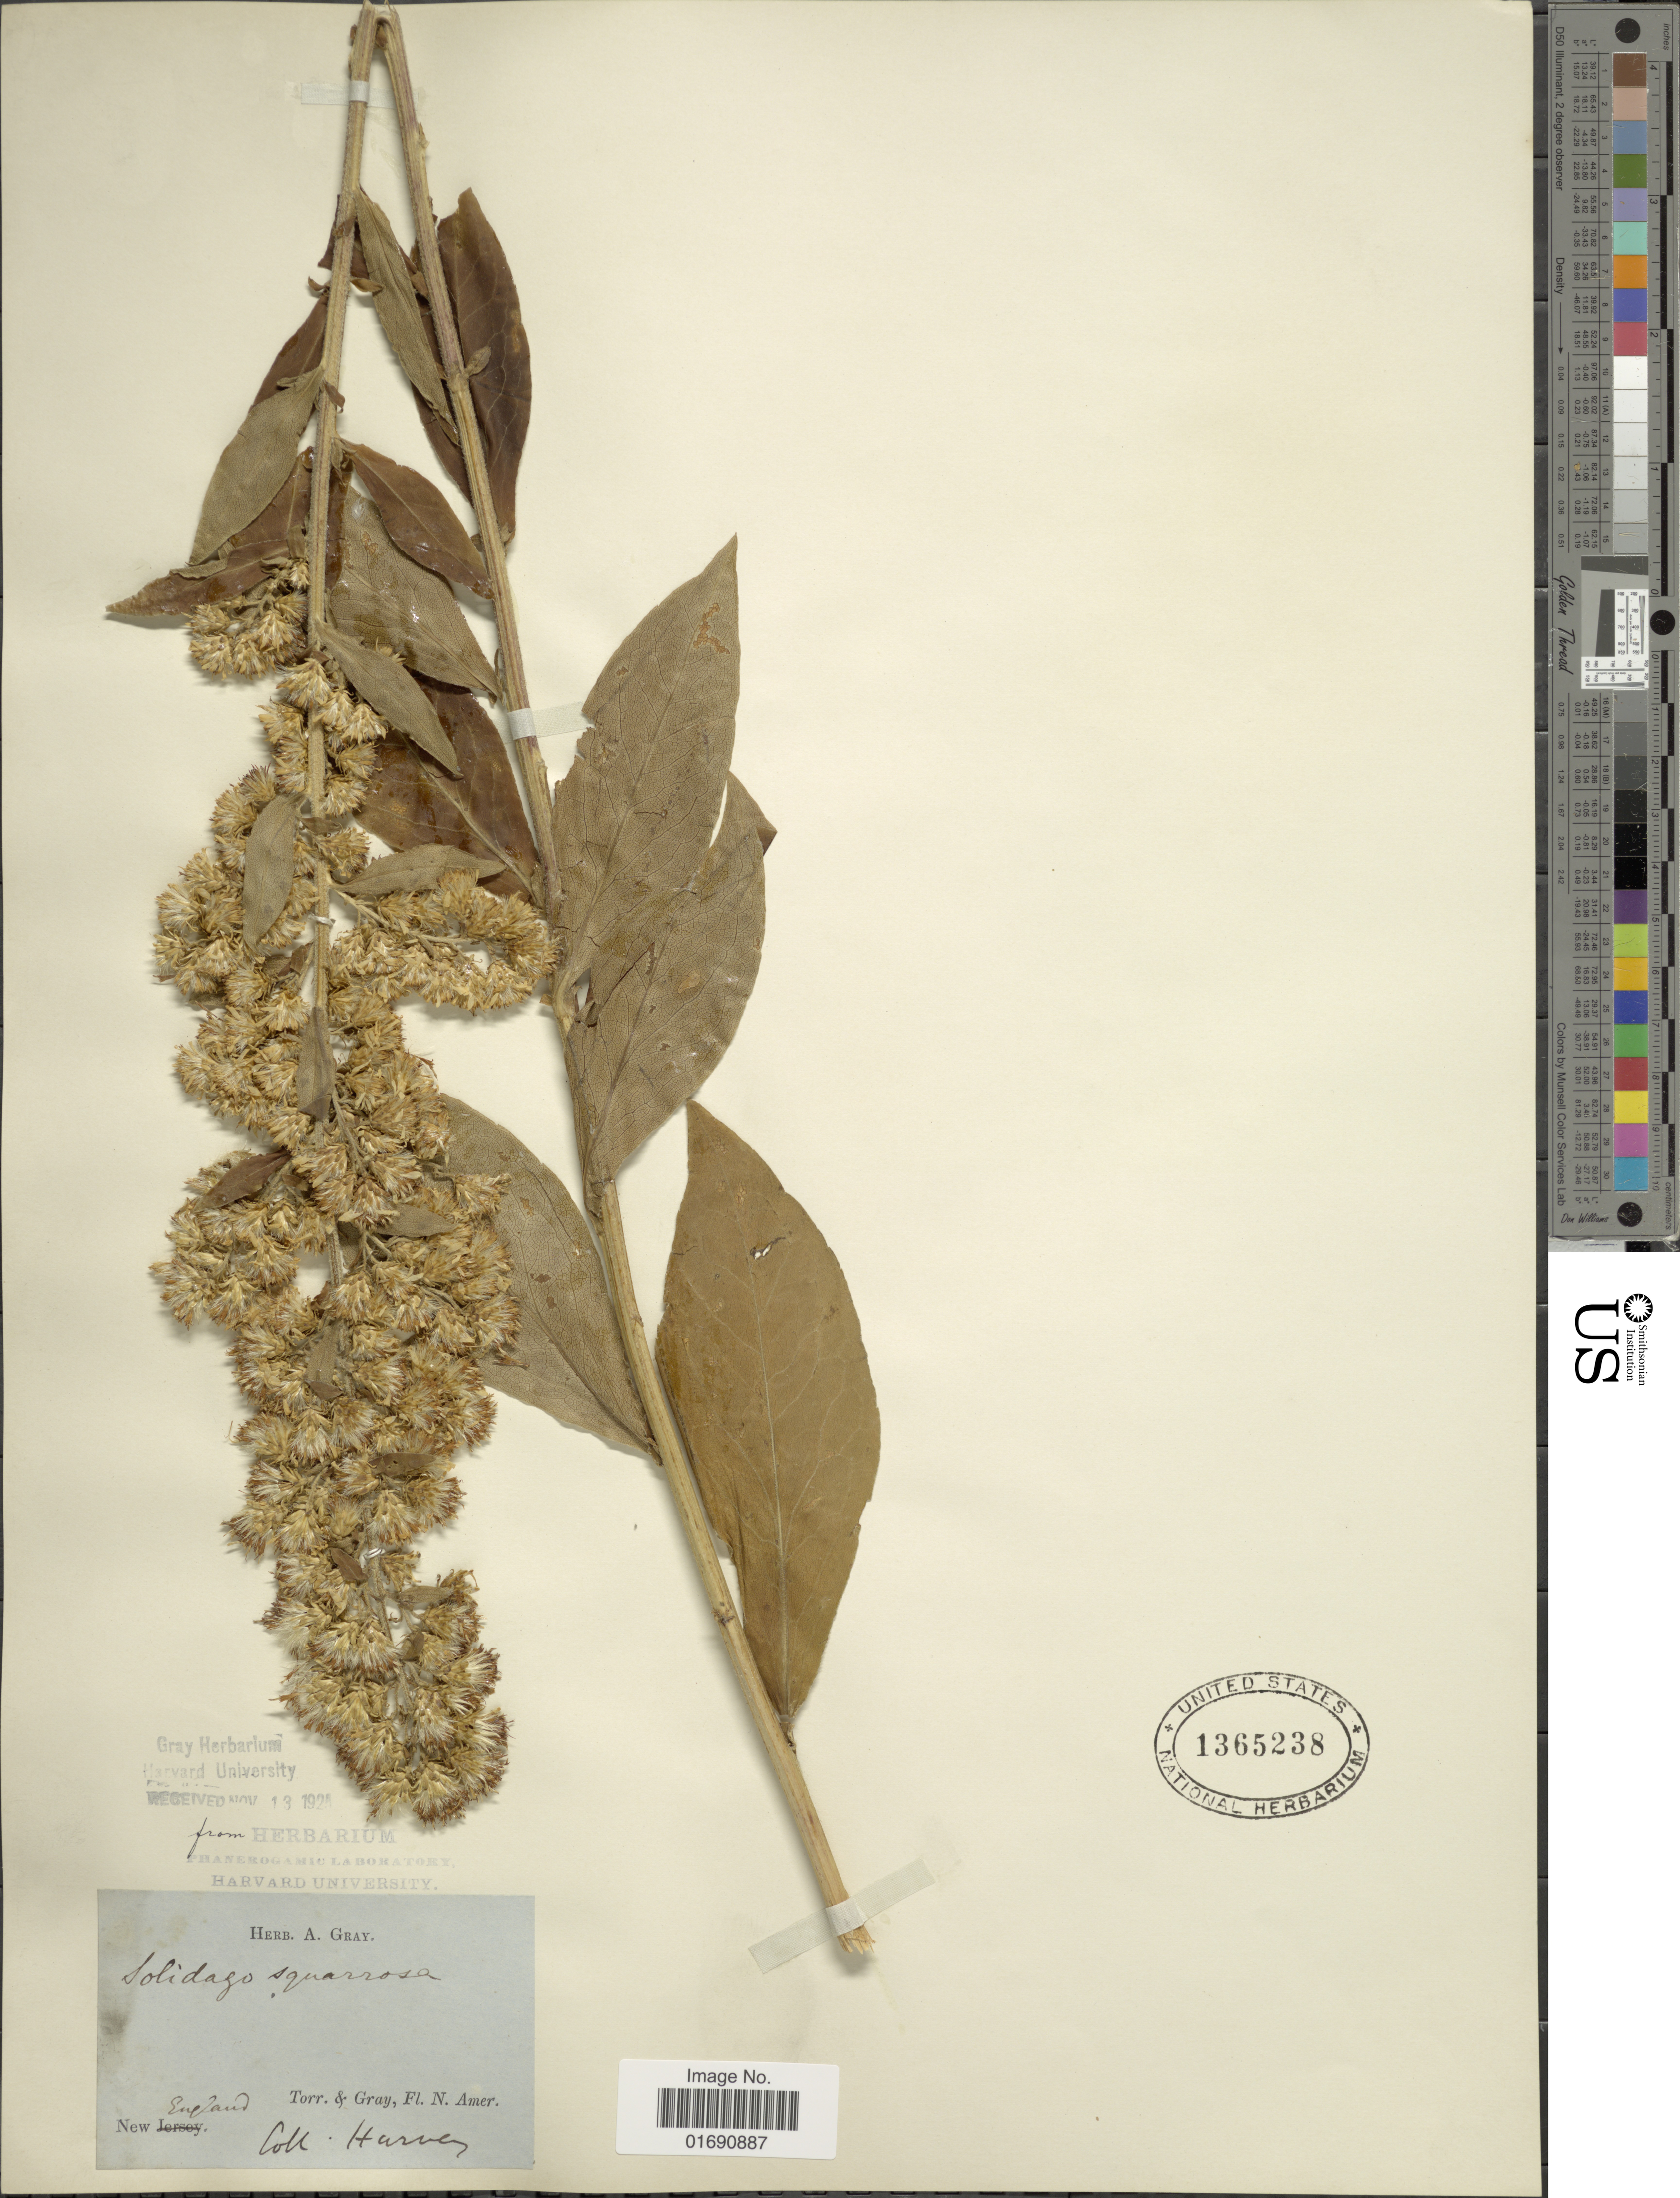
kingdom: Plantae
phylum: Tracheophyta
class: Magnoliopsida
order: Asterales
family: Asteraceae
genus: Solidago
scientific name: Solidago squarrosa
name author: Muhl.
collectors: -. Harvey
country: United States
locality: New England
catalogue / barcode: US 1365238